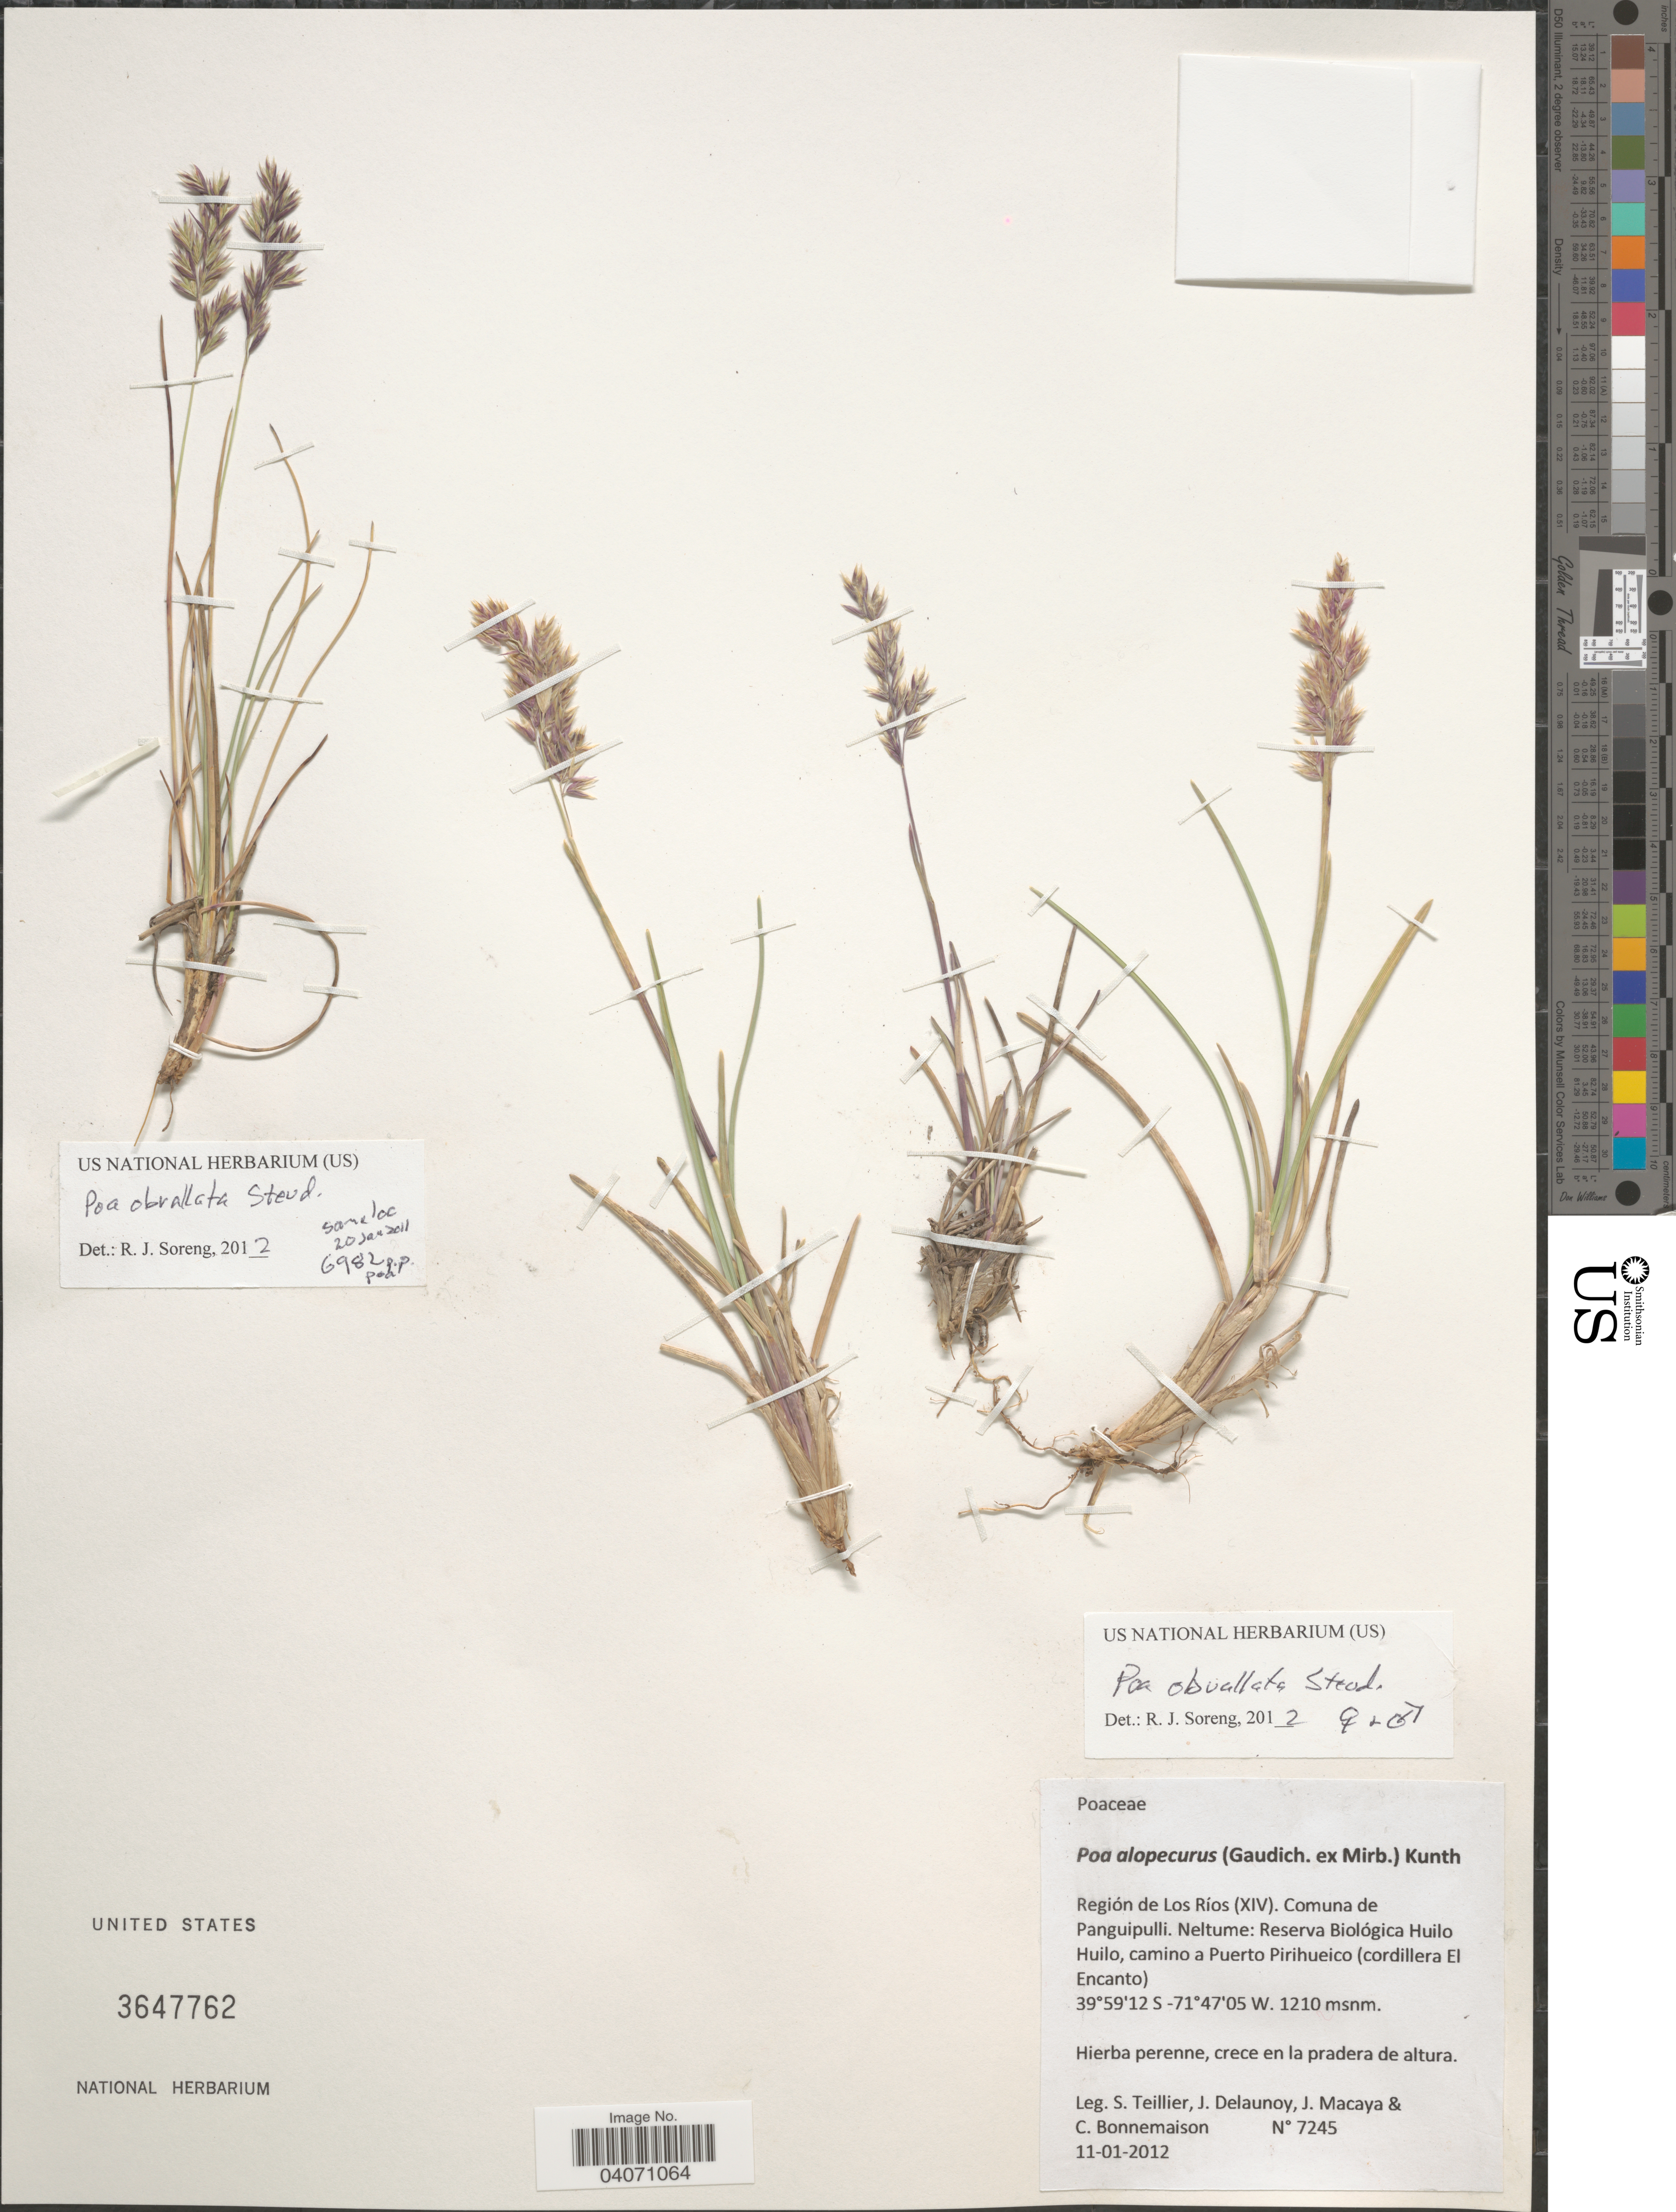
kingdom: Plantae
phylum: Tracheophyta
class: Liliopsida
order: Poales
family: Poaceae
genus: Poa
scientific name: Poa obvallata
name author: Steud.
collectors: S. Teillier, J. Delaunoy, J. Macaya & C. Bonnemaison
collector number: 7245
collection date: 2012-01-11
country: Ecuador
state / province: Los Ríos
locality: Región de Los Ríos (XIV). Comuna de Panguipulli. Neltume: Reserva Biológica Huilo Huilo, camino a Puerto Pirihueico (cordillera El Encanto).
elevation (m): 1210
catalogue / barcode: US 3647762